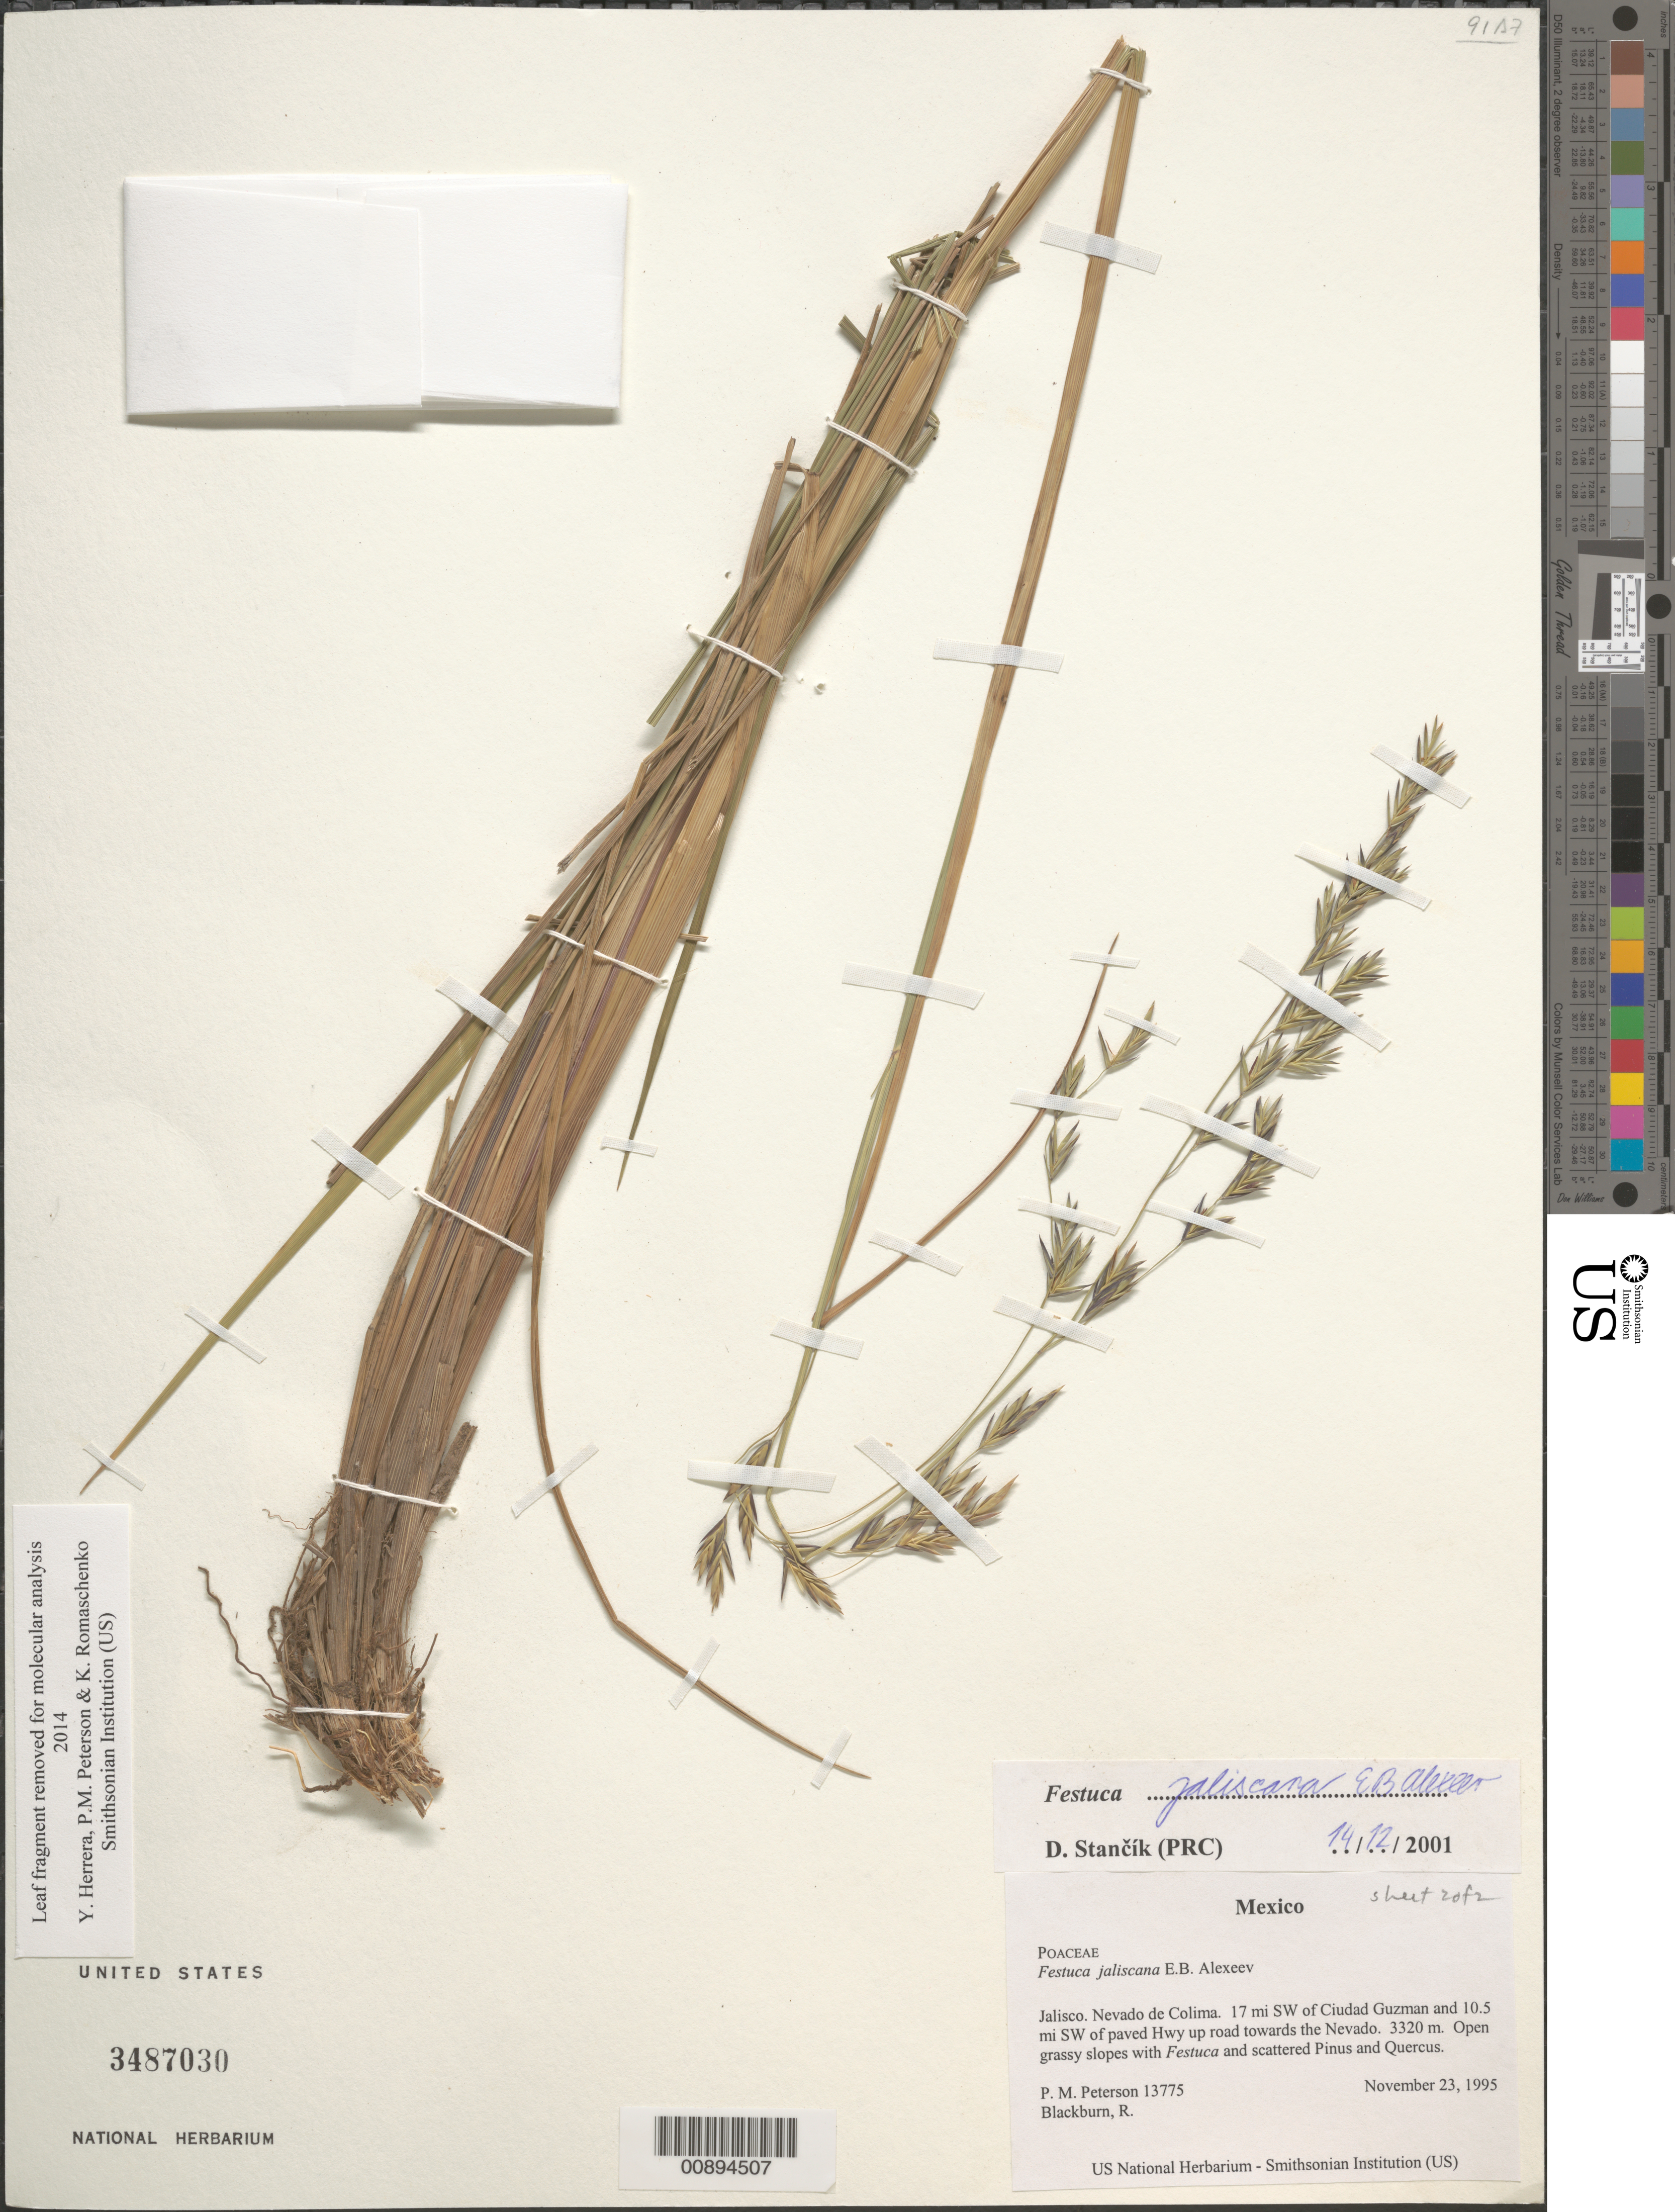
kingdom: Plantae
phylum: Tracheophyta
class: Liliopsida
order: Poales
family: Poaceae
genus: Festuca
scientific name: Festuca jaliscana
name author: E.B. Alexeev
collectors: P. M. Peterson & R. Blackburn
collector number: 13775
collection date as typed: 23 Nov 1995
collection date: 1995-11-23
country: Mexico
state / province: Jalisco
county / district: Nevado de Colima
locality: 17 mi SW of Ciudad Guzman and 10.5 mi SW of paved Hwy up road towards the Nevado.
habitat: Open grassy slopes with Festuca and scattered Pinus and Quercus.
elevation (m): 3320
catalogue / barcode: US 3487030